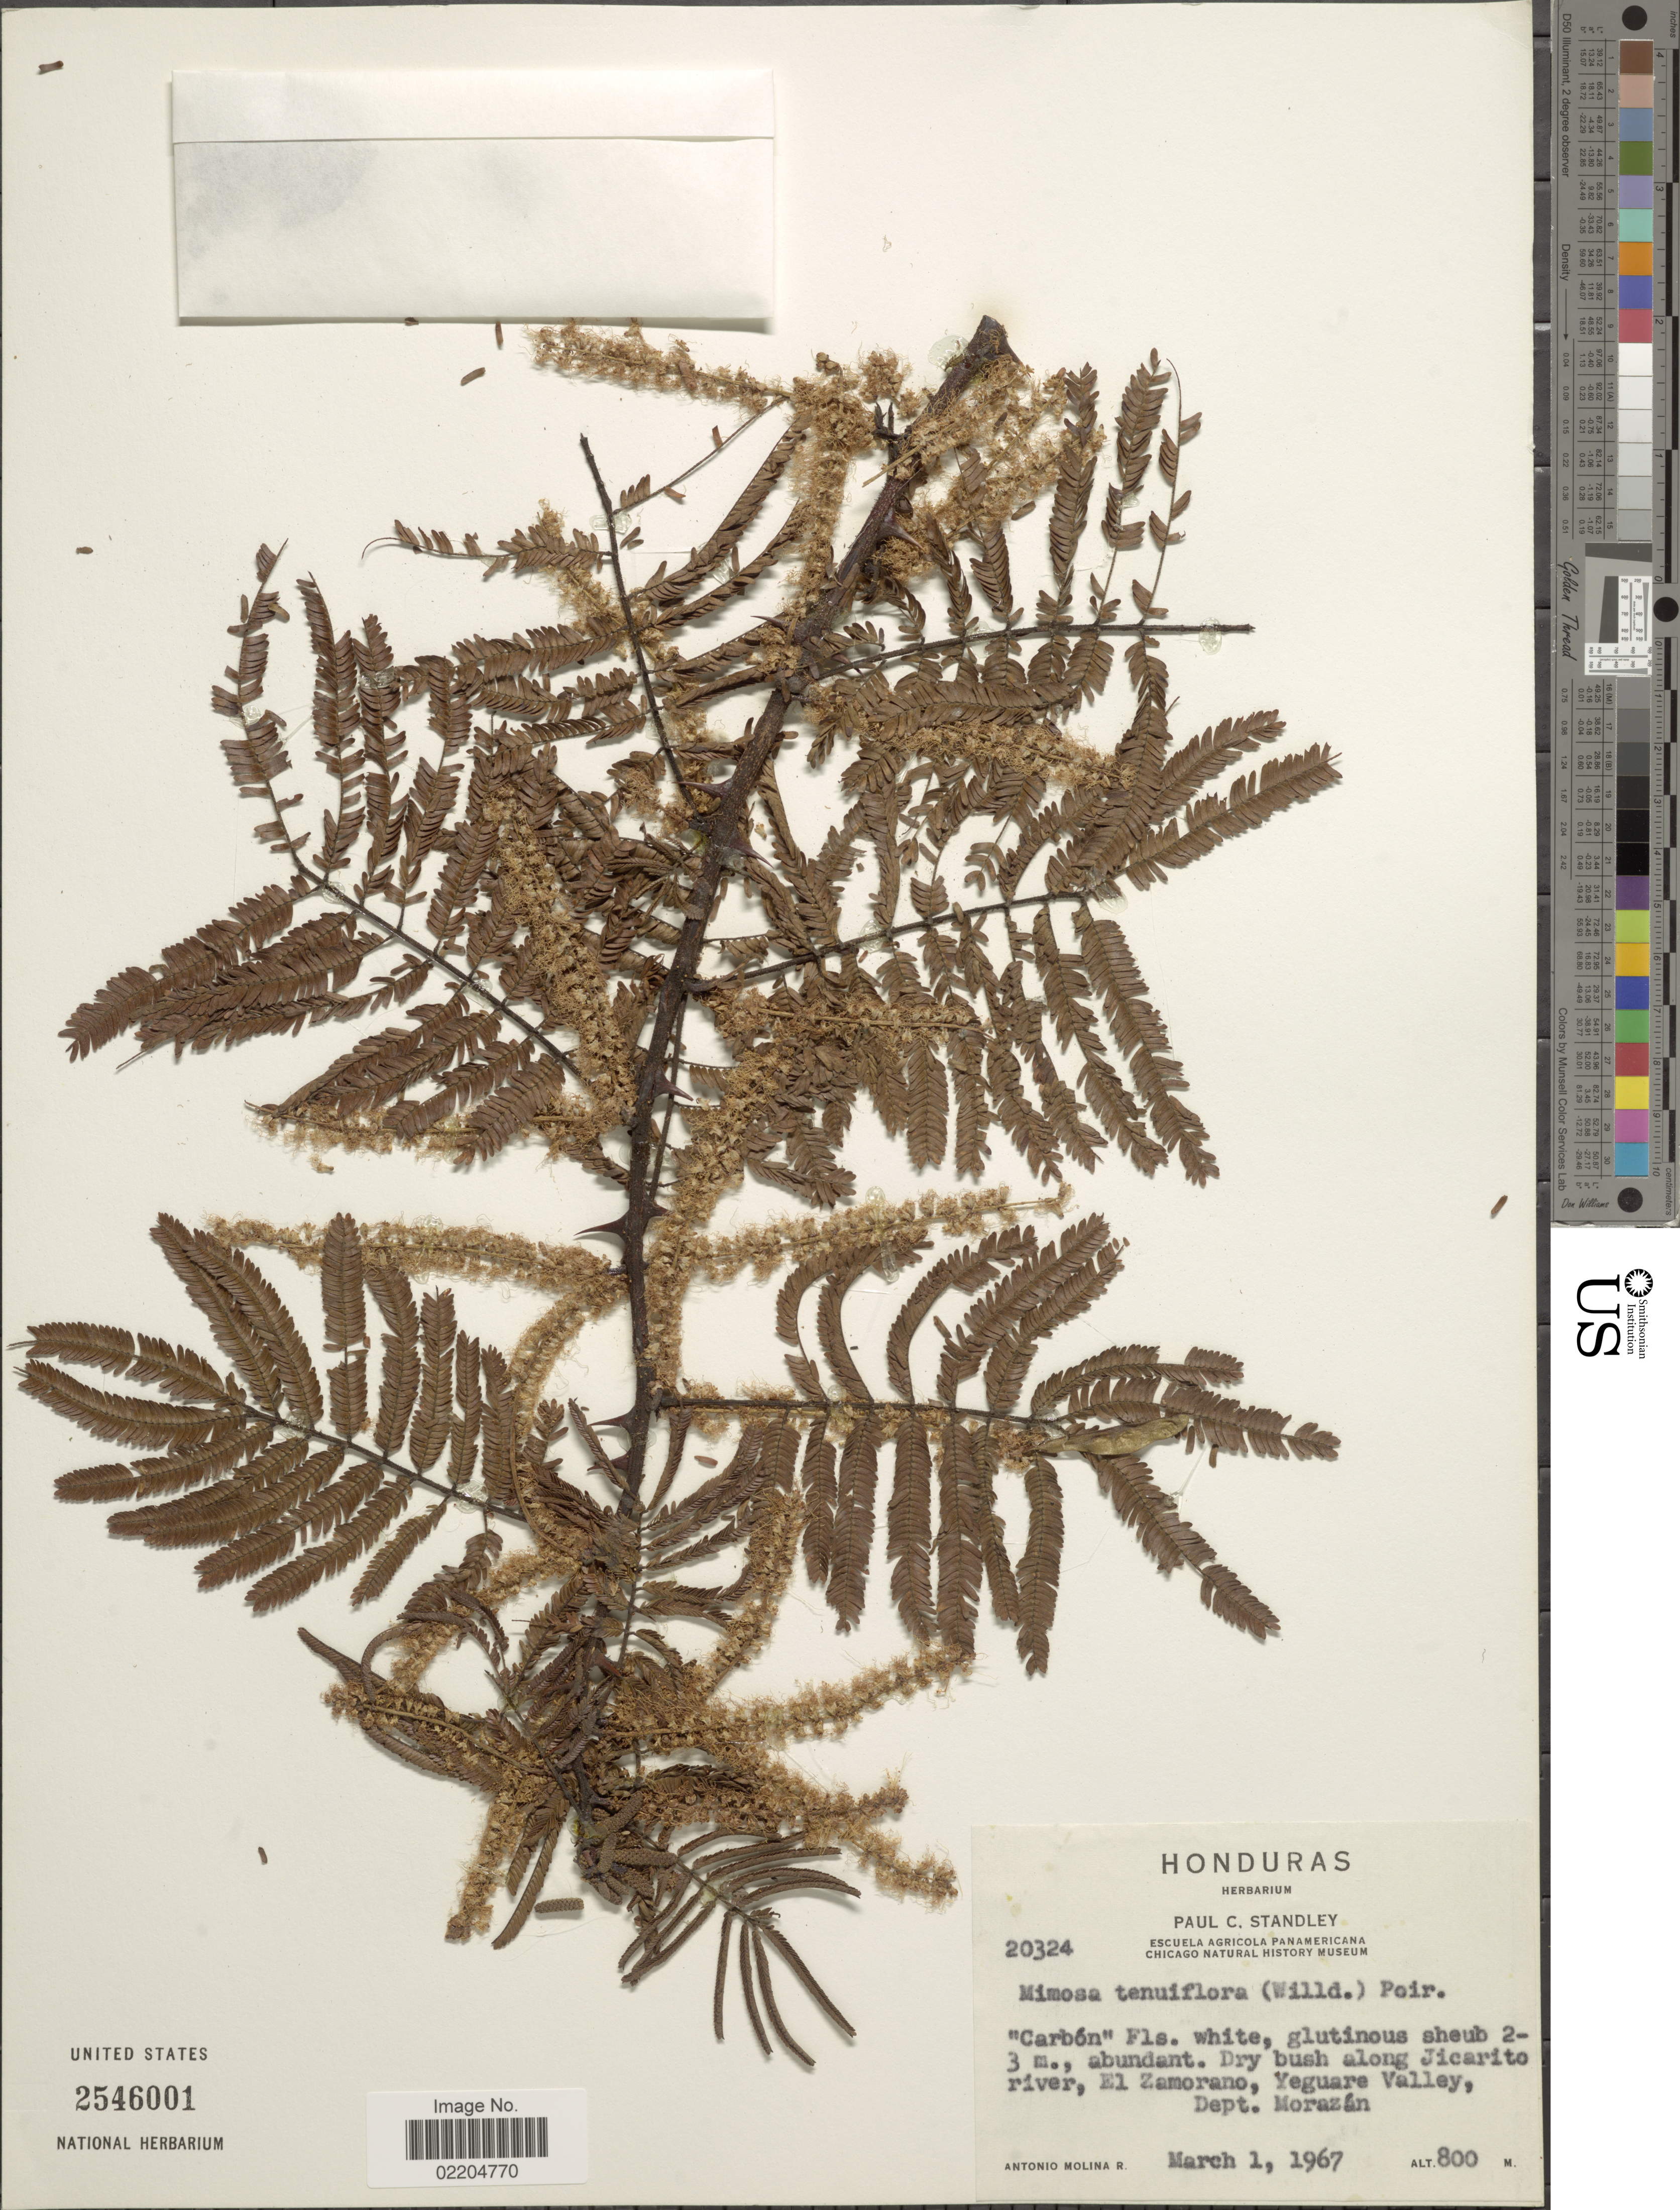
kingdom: Plantae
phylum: Tracheophyta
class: Magnoliopsida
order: Fabales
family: Fabaceae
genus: Mimosa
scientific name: Mimosa tenuiflora Benth., nom. illeg. hom.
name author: Benth.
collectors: A. Molina R.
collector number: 20324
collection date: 1967-03-01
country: Honduras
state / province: Fco. Morazán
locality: Along Jicarito river, El Zamorano, Yeguare Valley, Dept. Morazan.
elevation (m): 800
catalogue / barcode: US 2546001